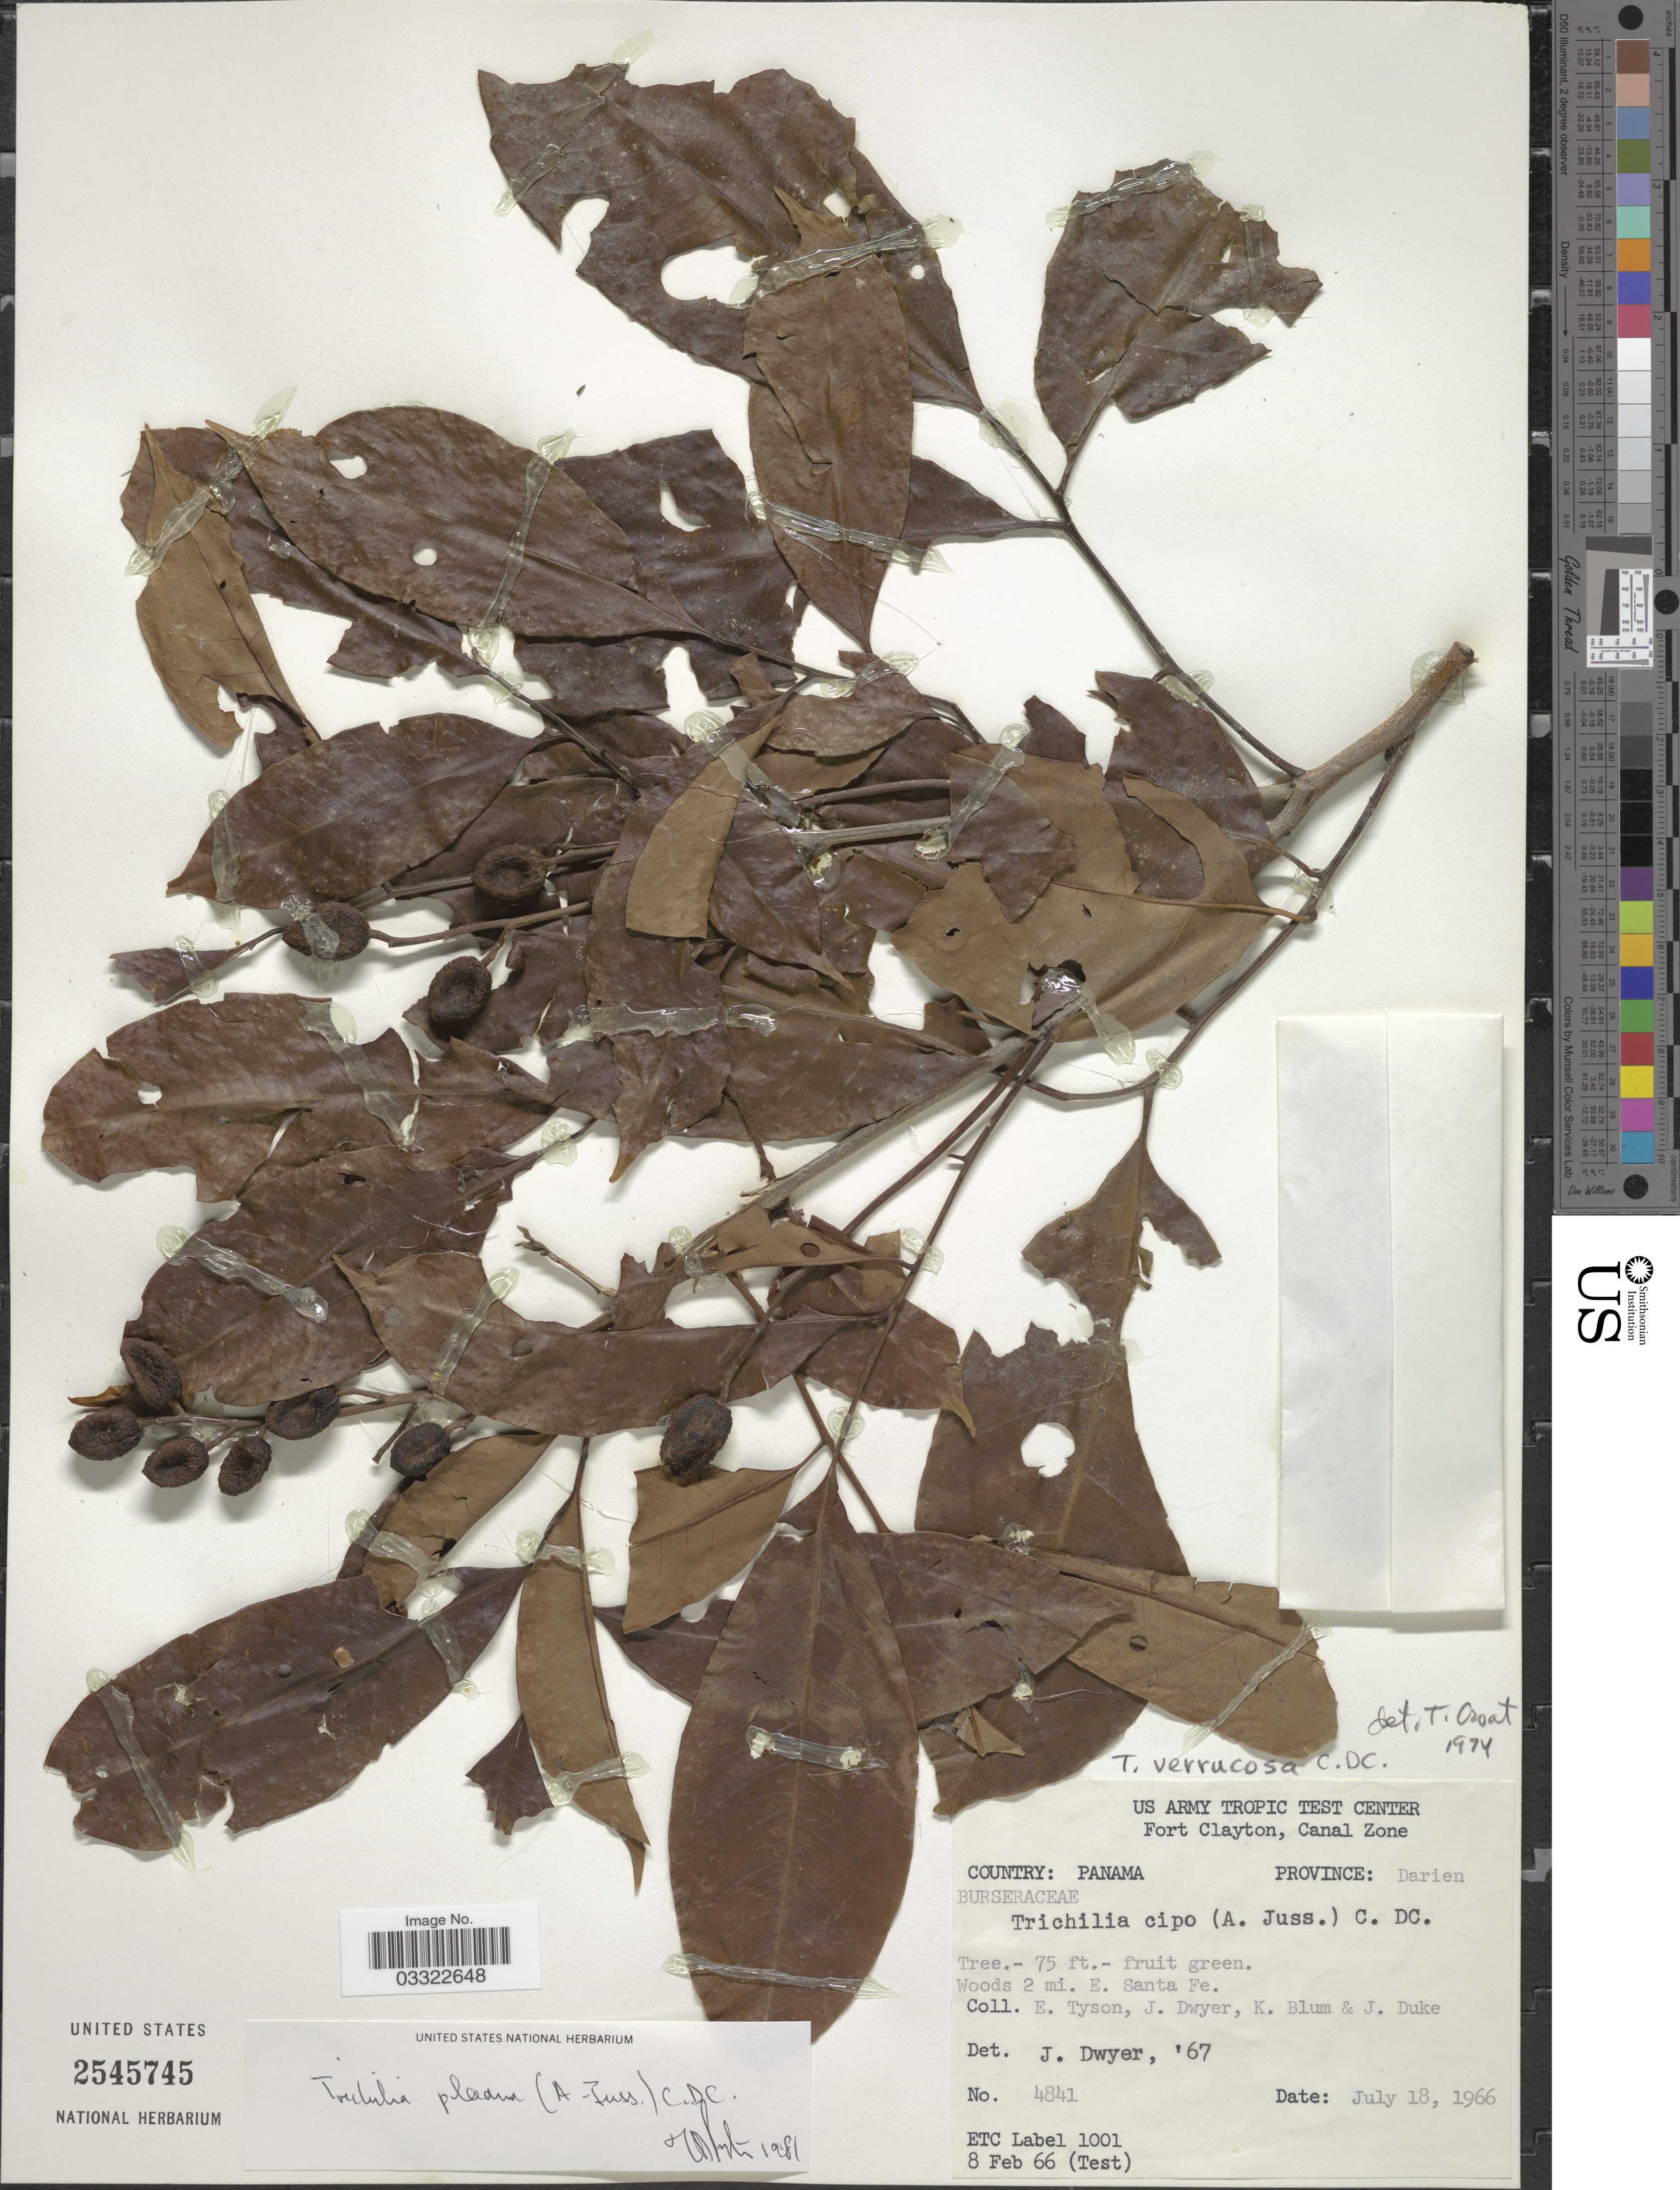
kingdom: Plantae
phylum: Tracheophyta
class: Magnoliopsida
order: Sapindales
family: Meliaceae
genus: Trichilia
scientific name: Trichilia pleeana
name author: (A. Juss.) C. DC.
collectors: E. Tyson, J. Dwyer, K. Blum & J. Duke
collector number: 4841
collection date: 1966-07-18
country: Panama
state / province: Darién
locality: Woods 2 mi. E. Santa Fe.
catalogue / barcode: US 2545745